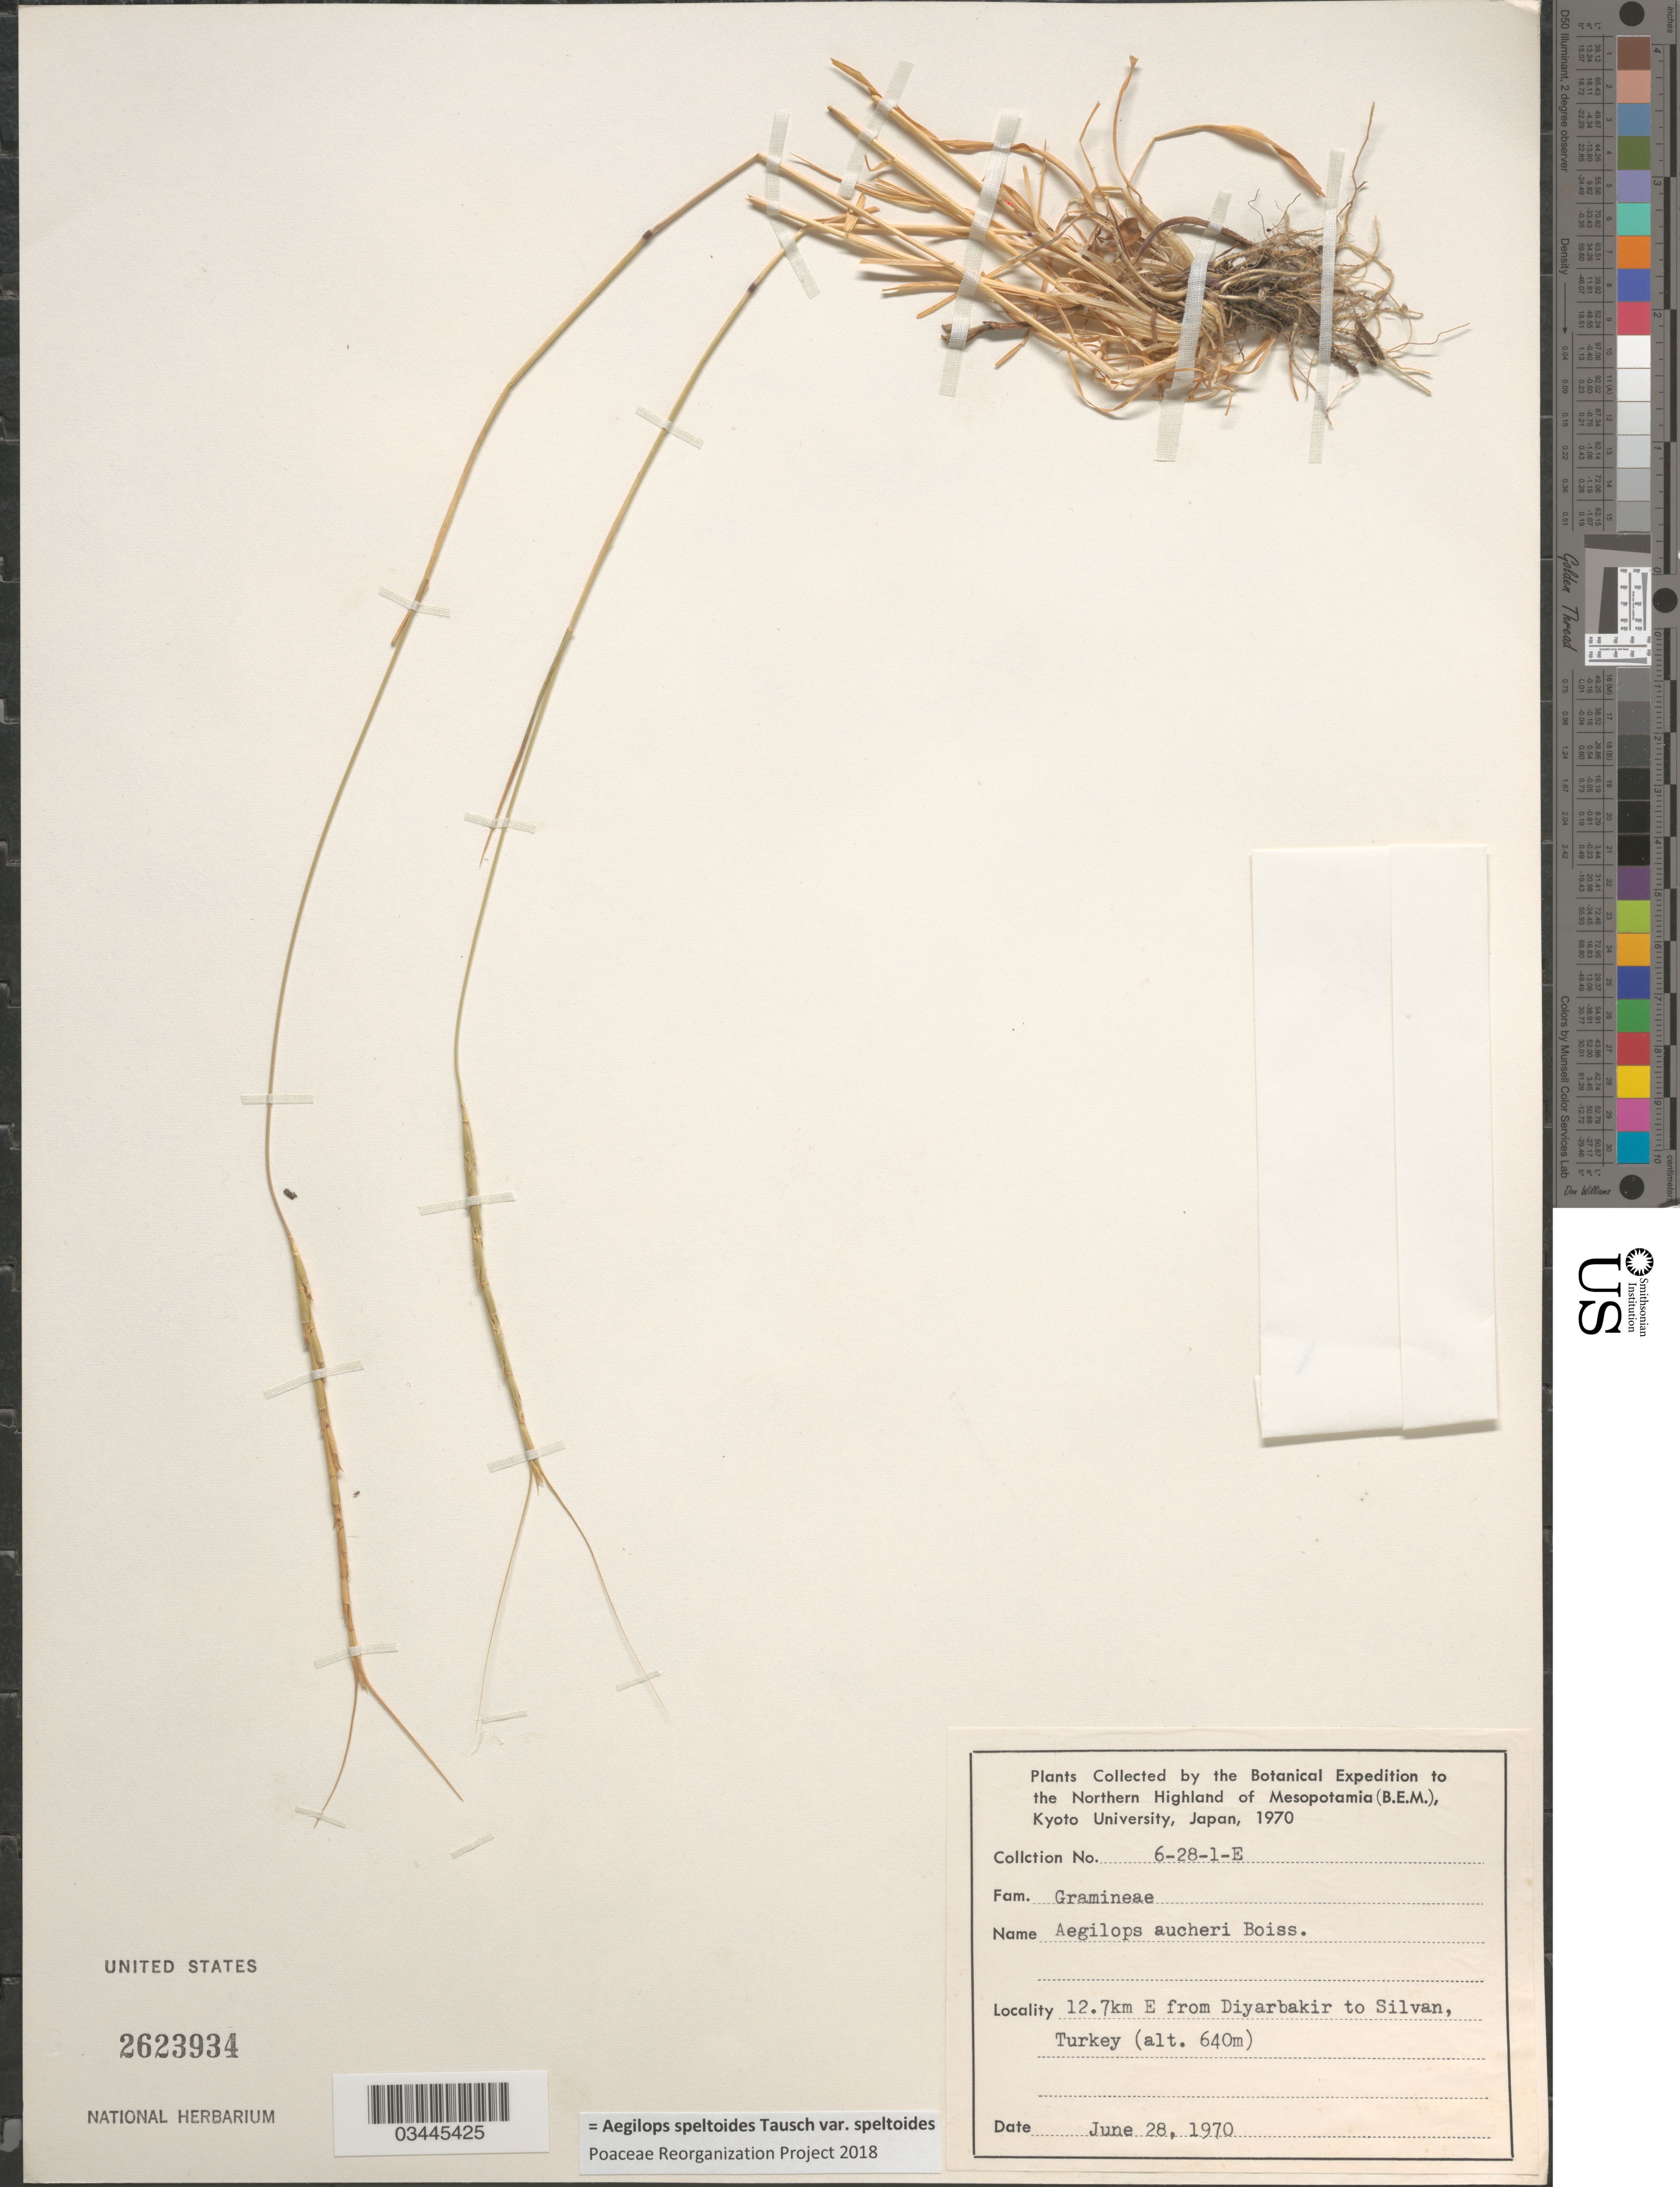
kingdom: Plantae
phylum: Tracheophyta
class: Liliopsida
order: Poales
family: Poaceae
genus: Aegilops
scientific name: Aegilops speltoides var. speltoides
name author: Tausch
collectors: Botanical Expedition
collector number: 6-28-1-E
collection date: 1970-06-28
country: Turkey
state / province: Diyarbakir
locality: To the Northern Highland of Mesopotamia (B.E.M.). 12.7km E from Diyarbakir to Silvan.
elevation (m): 640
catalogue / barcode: US 2623934